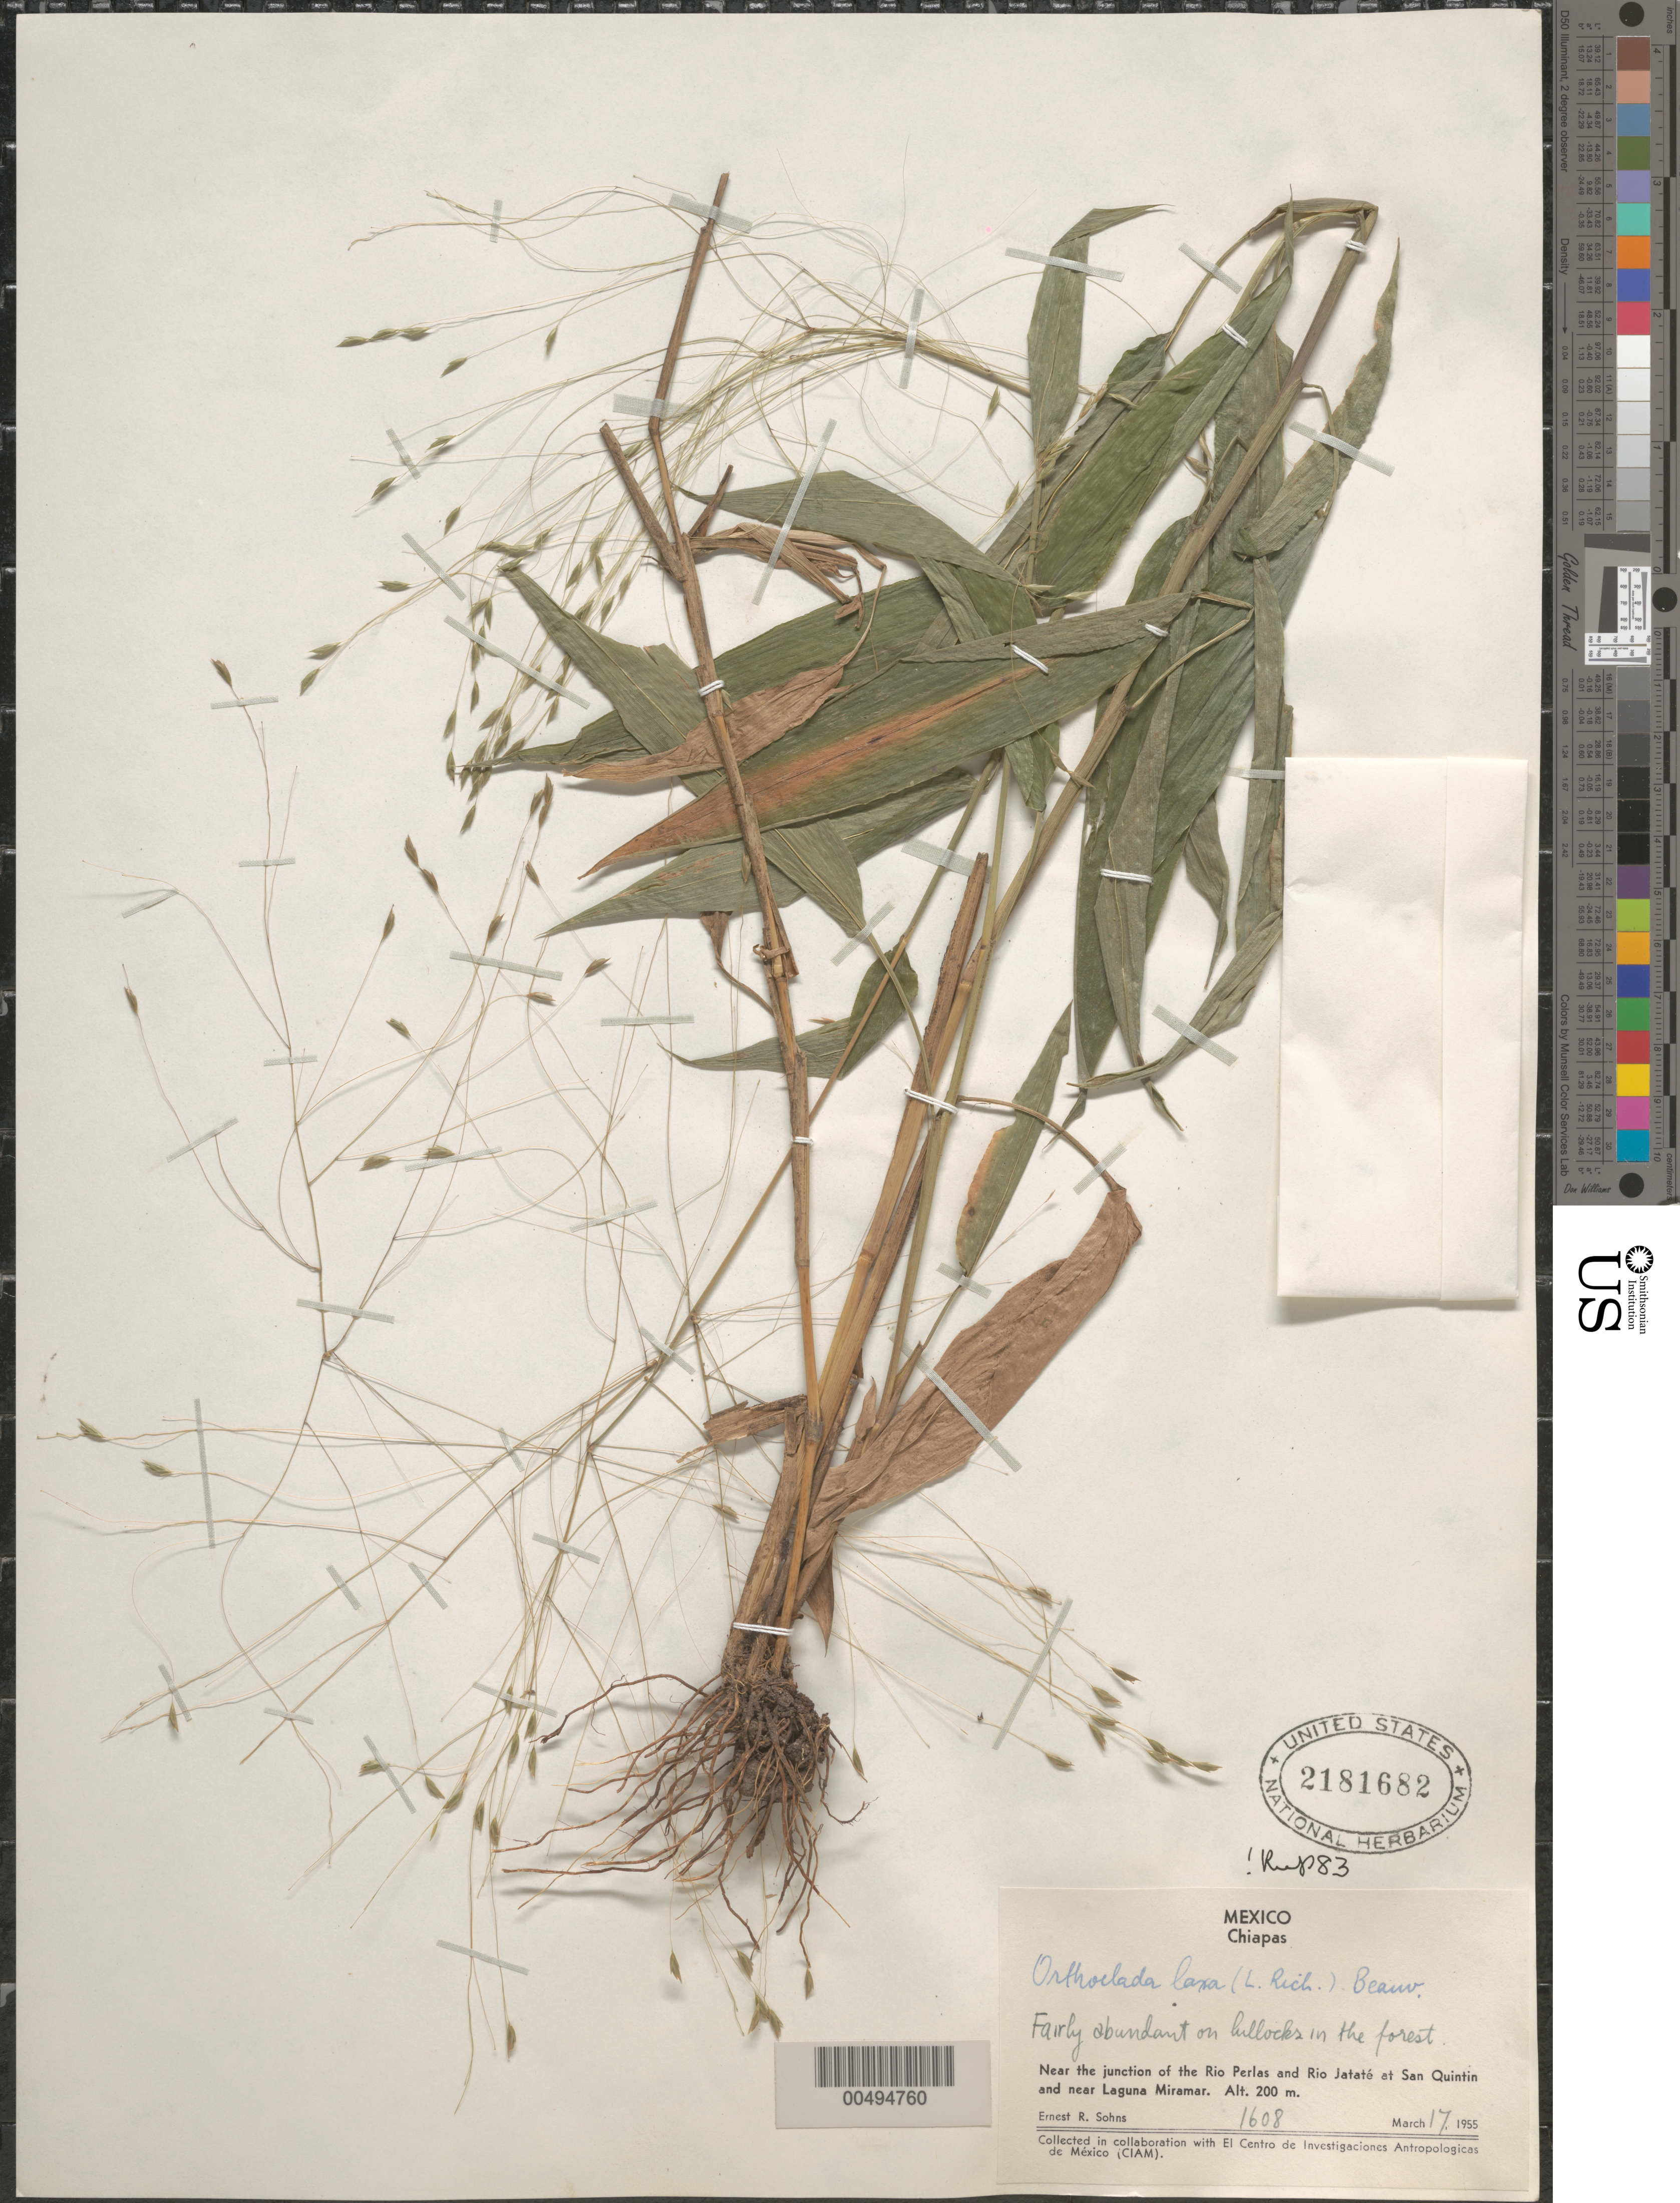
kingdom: Plantae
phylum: Tracheophyta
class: Liliopsida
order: Poales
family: Poaceae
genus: Orthoclada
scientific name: Orthoclada laxa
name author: P. Beauv.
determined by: Pohl, R. W.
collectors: E. R. Sohns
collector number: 1608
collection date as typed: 17 Mar 1955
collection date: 1955-03-17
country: Mexico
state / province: Chiapas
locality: Near the jct of the Rio Perlas & Rio Jatat‚ at San Quintin & near Laguna Miramar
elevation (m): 200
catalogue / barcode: US 2181682